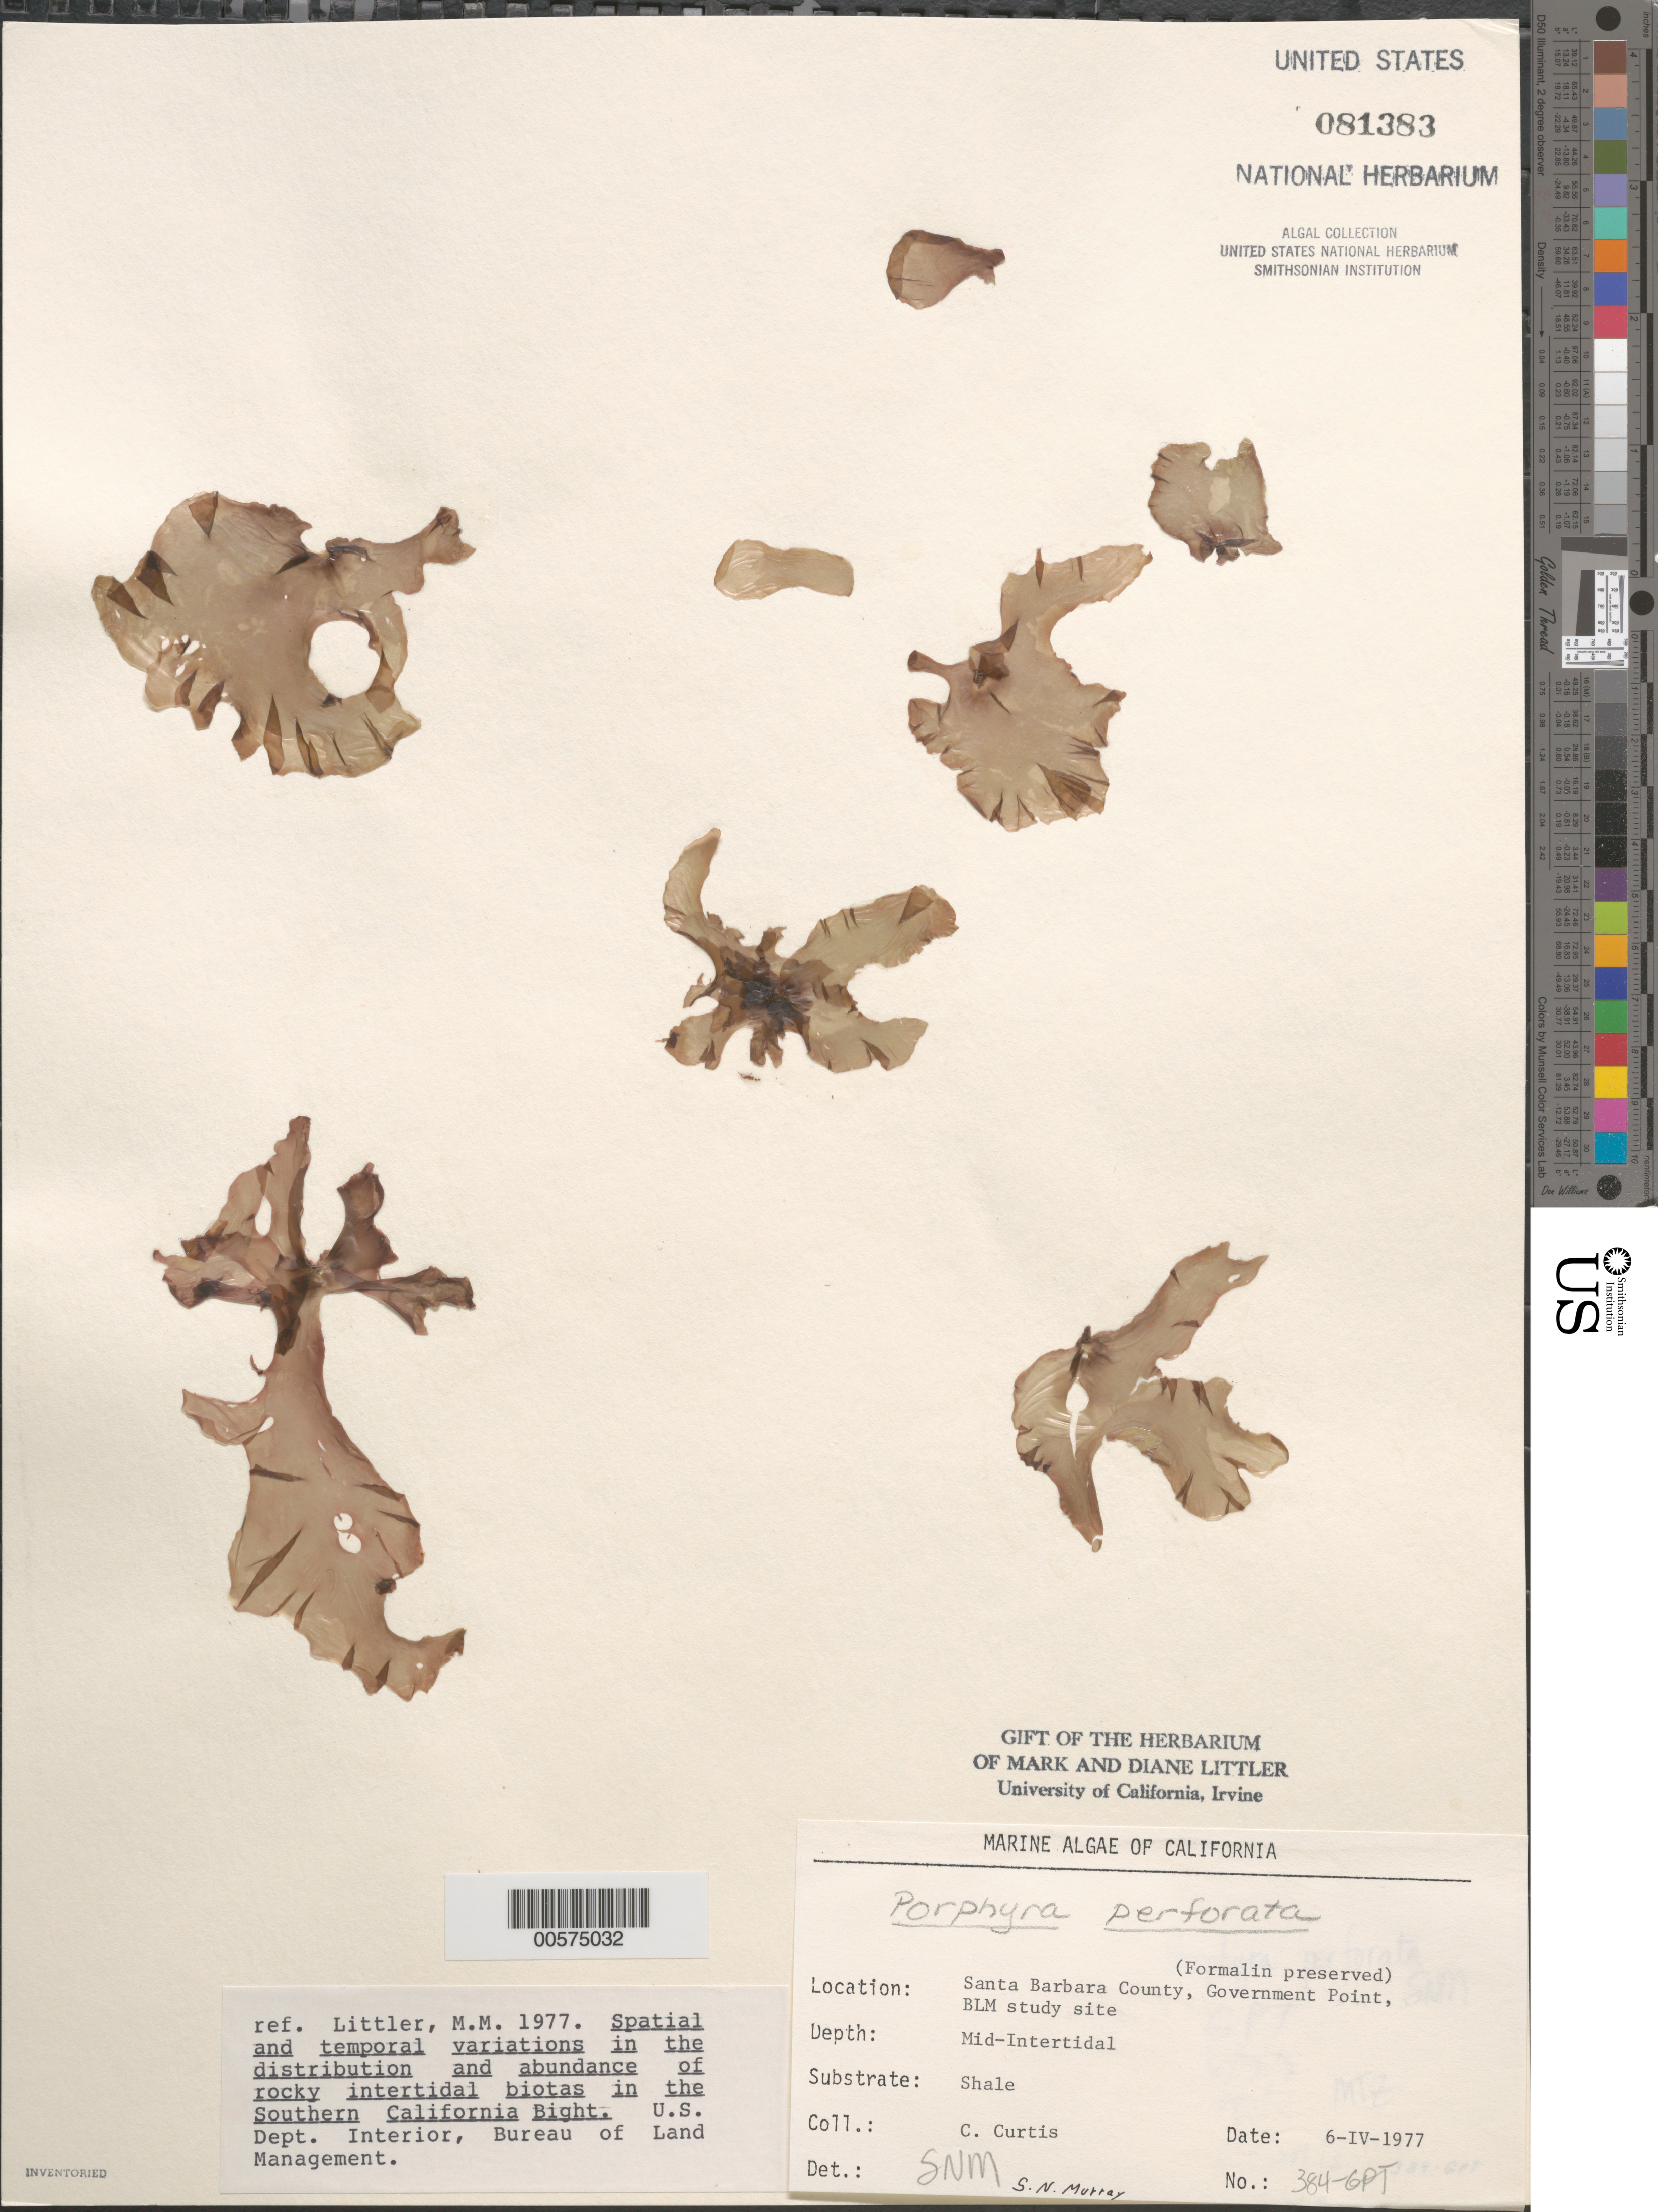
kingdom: Plantae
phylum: Rhodophyta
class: Bangiophyceae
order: Bangiales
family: Bangiaceae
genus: Pyropia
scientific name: Pyropia perforata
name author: (J. Agardh) S.C. Lindstrom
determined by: Algae name updating Project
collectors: C. Curtis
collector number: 384-gpt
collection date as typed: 06 Apr 1977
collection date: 1977-04-06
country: United States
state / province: California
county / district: Santa Barbara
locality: Government Point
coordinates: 34 26'31"N, 120 24'06"W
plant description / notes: BLM-SOCALBIGHT Rocky Intertidal Survey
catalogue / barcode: US 81383